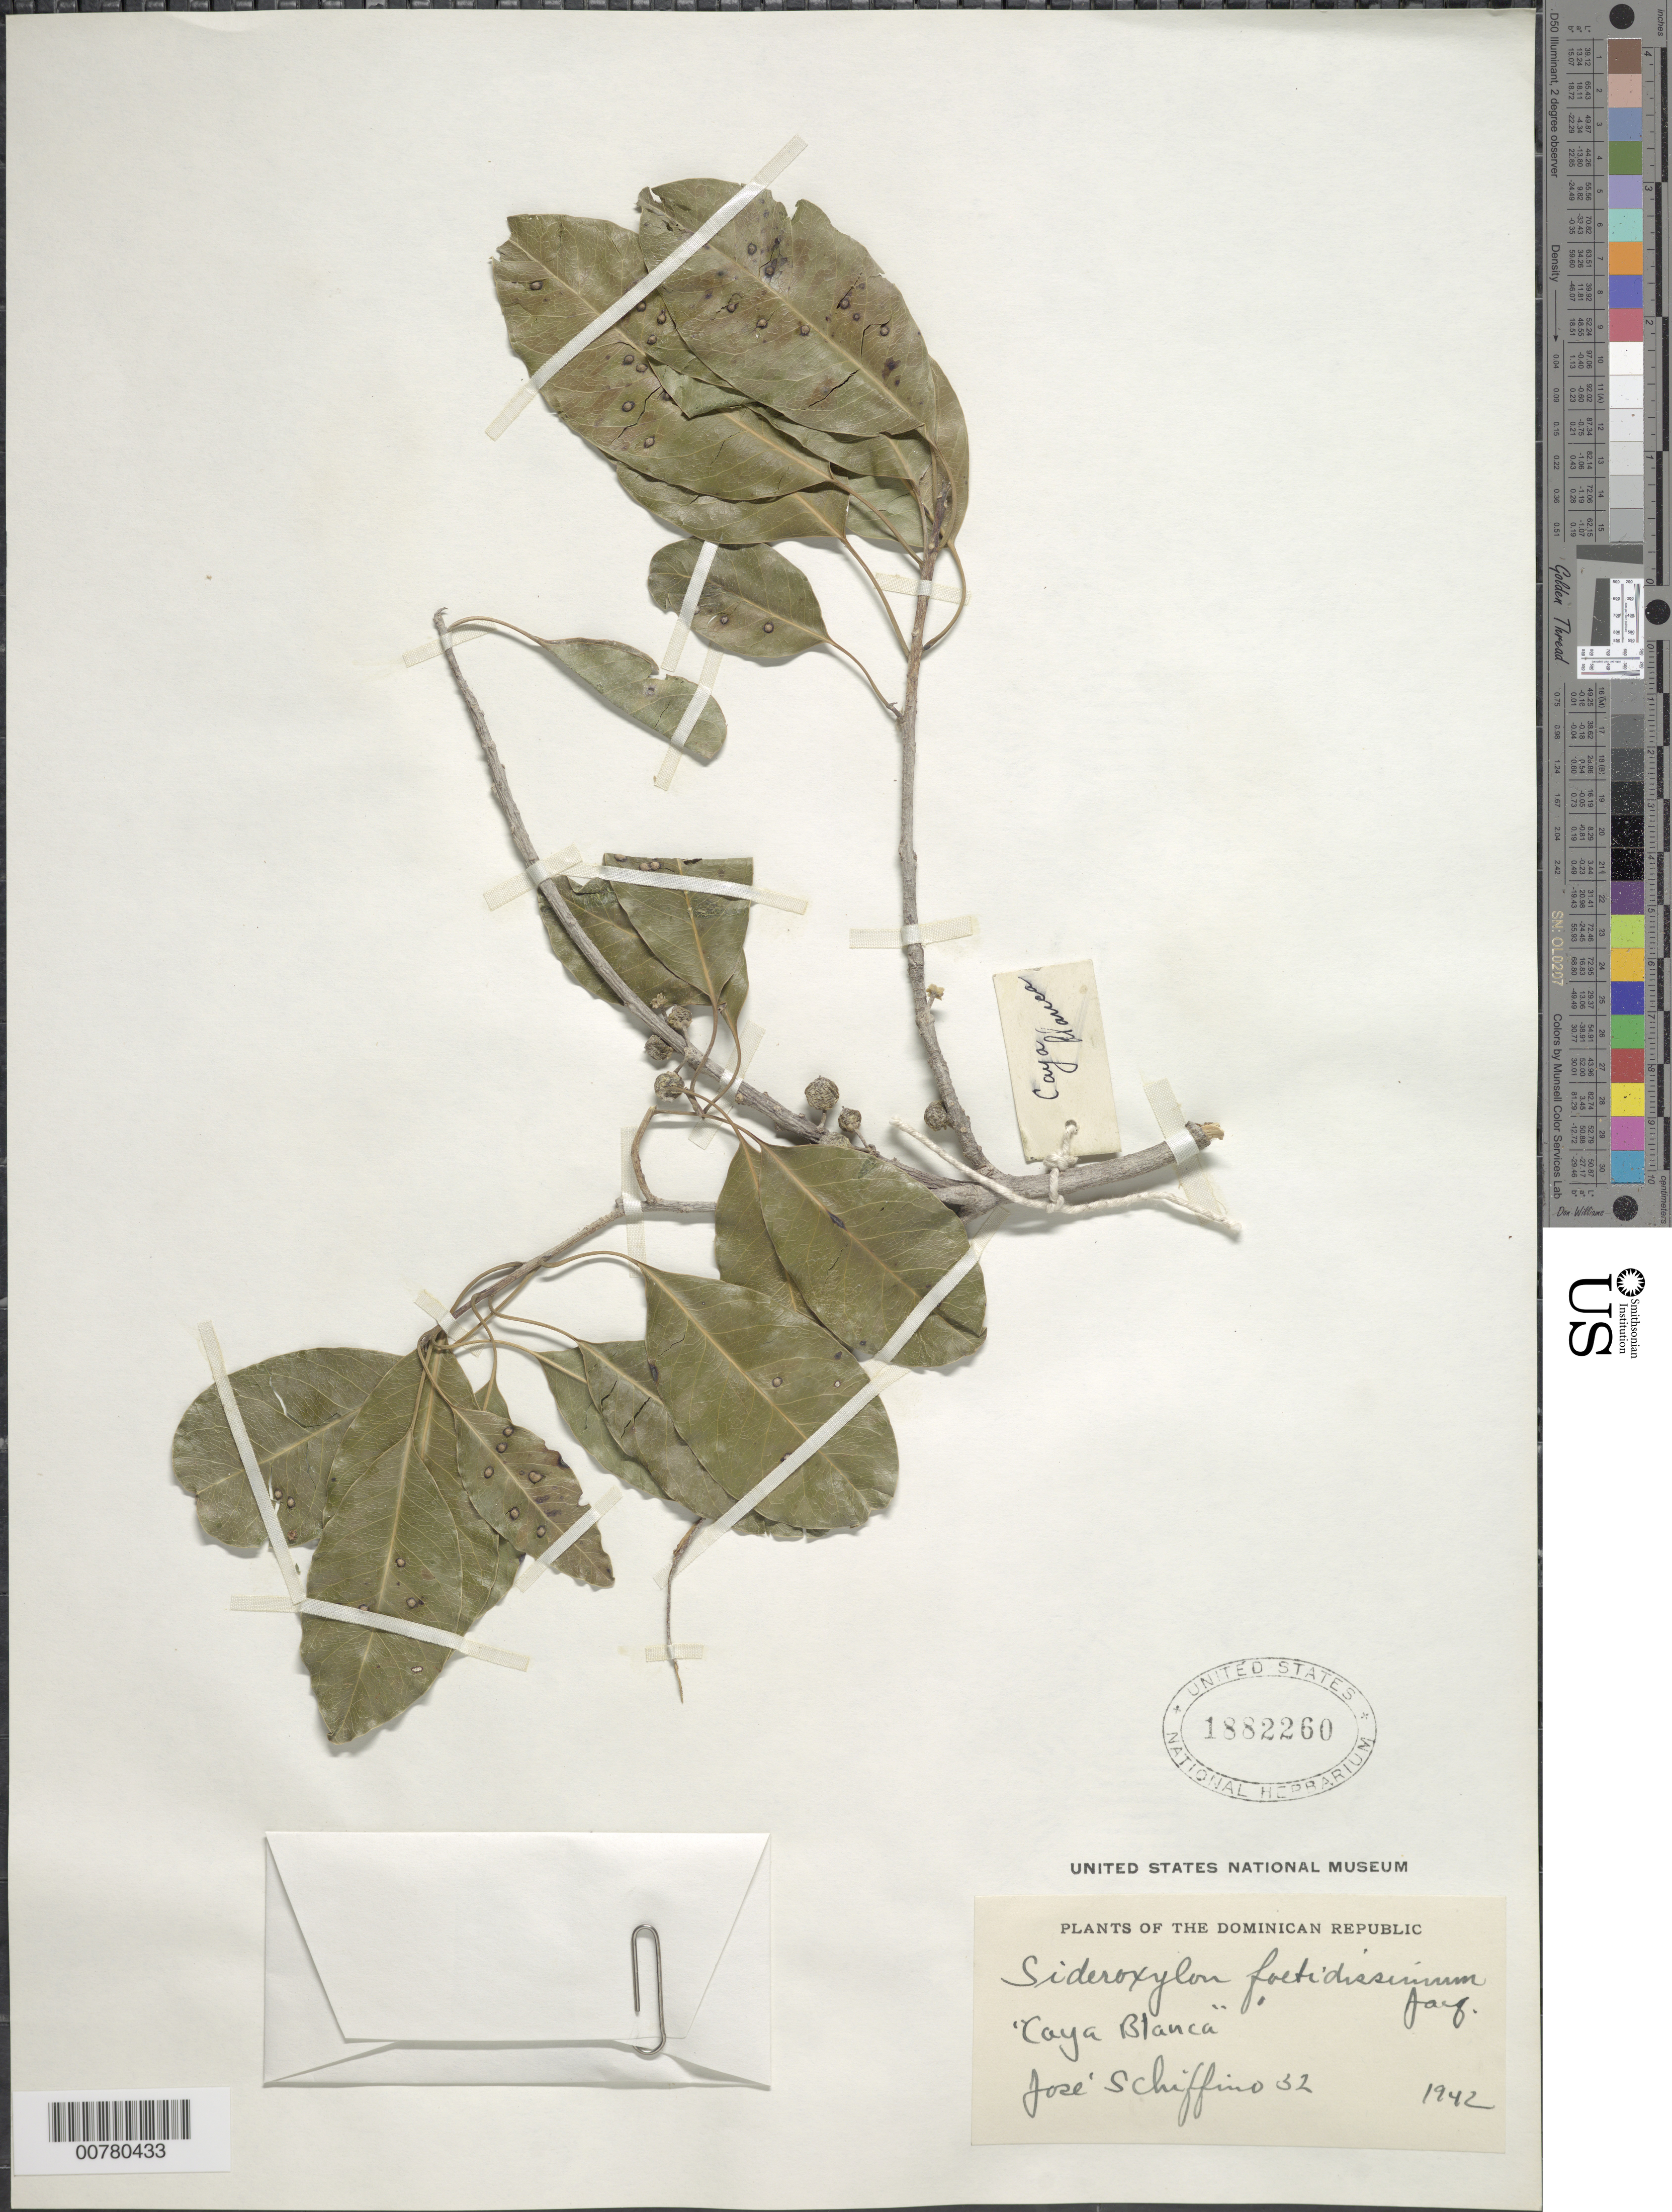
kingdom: Plantae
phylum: Tracheophyta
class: Magnoliopsida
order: Ericales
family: Sapotaceae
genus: Sideroxylon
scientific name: Sideroxylon foetidissimum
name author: Jacq.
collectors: J. Shiffino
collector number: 32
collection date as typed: Mar 1942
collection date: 1942-03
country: Dominican Republic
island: Hispaniola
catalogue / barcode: US 1882260